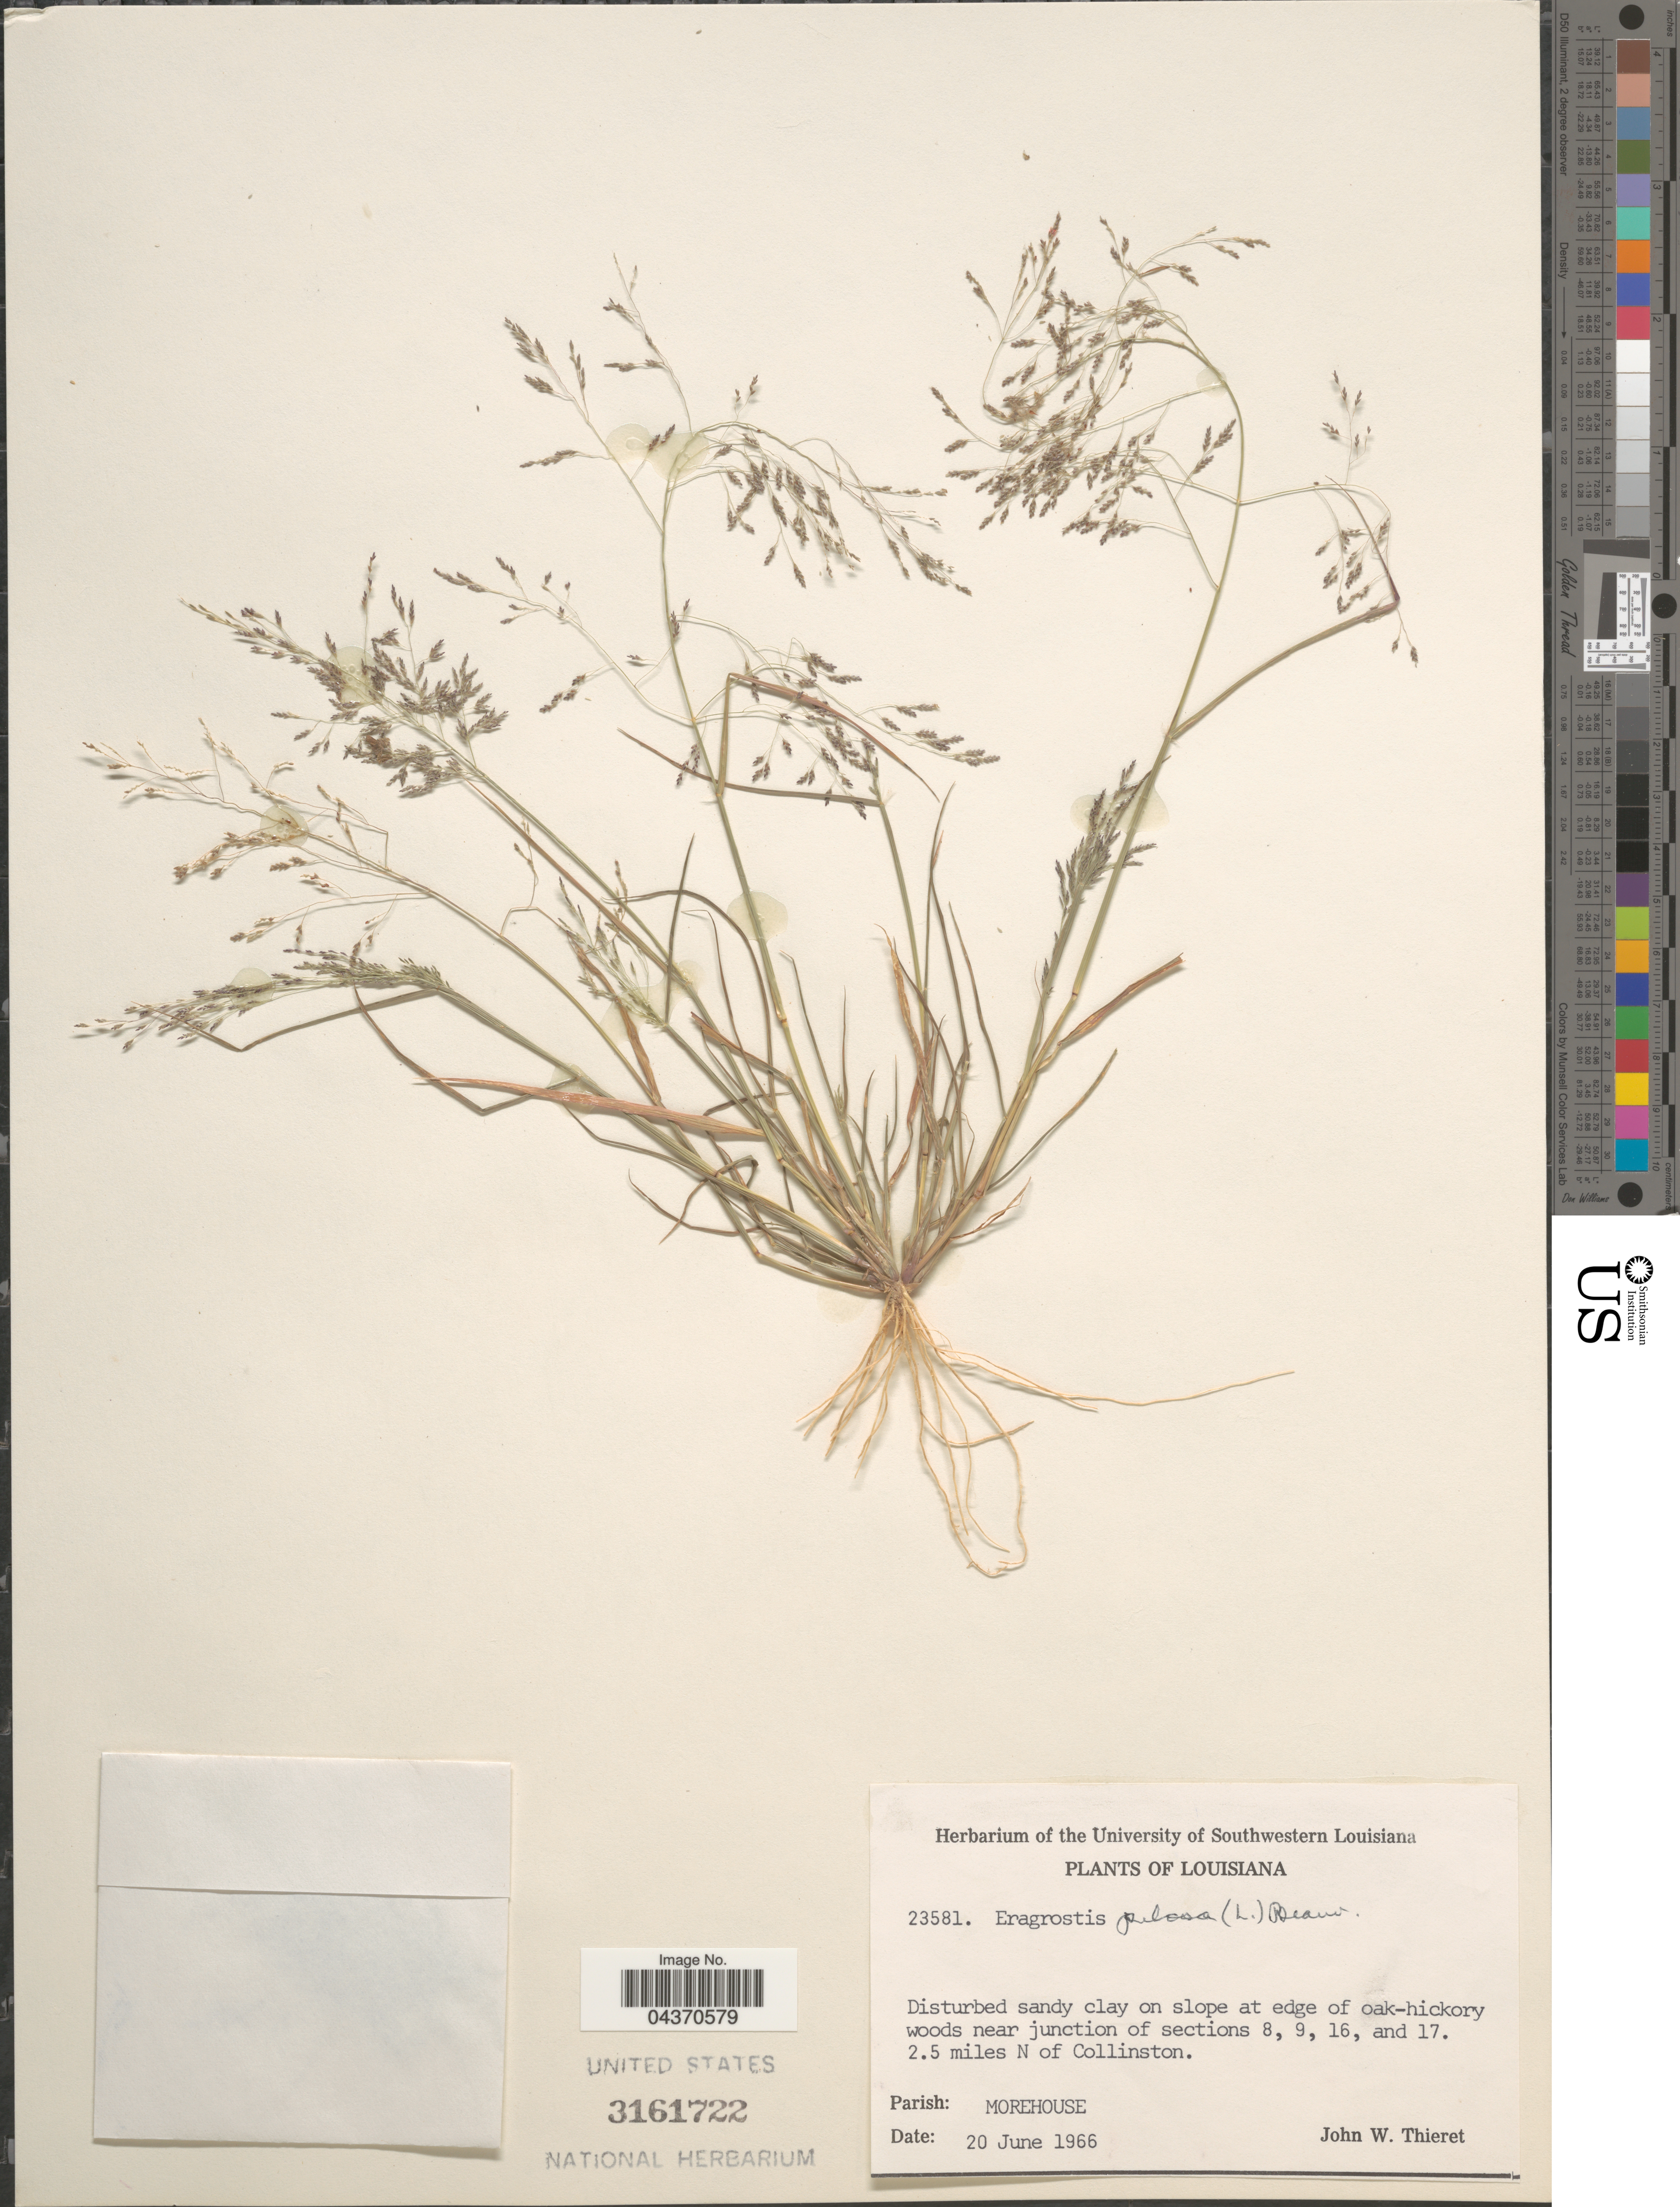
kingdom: Plantae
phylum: Tracheophyta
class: Liliopsida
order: Poales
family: Poaceae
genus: Eragrostis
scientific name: Eragrostis pilosa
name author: (L.) P. Beauv.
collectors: J. W. Thieret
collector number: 23581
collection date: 1966-06-20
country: United States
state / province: Louisiana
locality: Disturbed sandy clay on slope at edge of oak-hickory woods near junction of sections 8, 9, 16, and 17. 2.5 miles N of Collinston. Parish: Morehouse.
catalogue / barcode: US 3161722